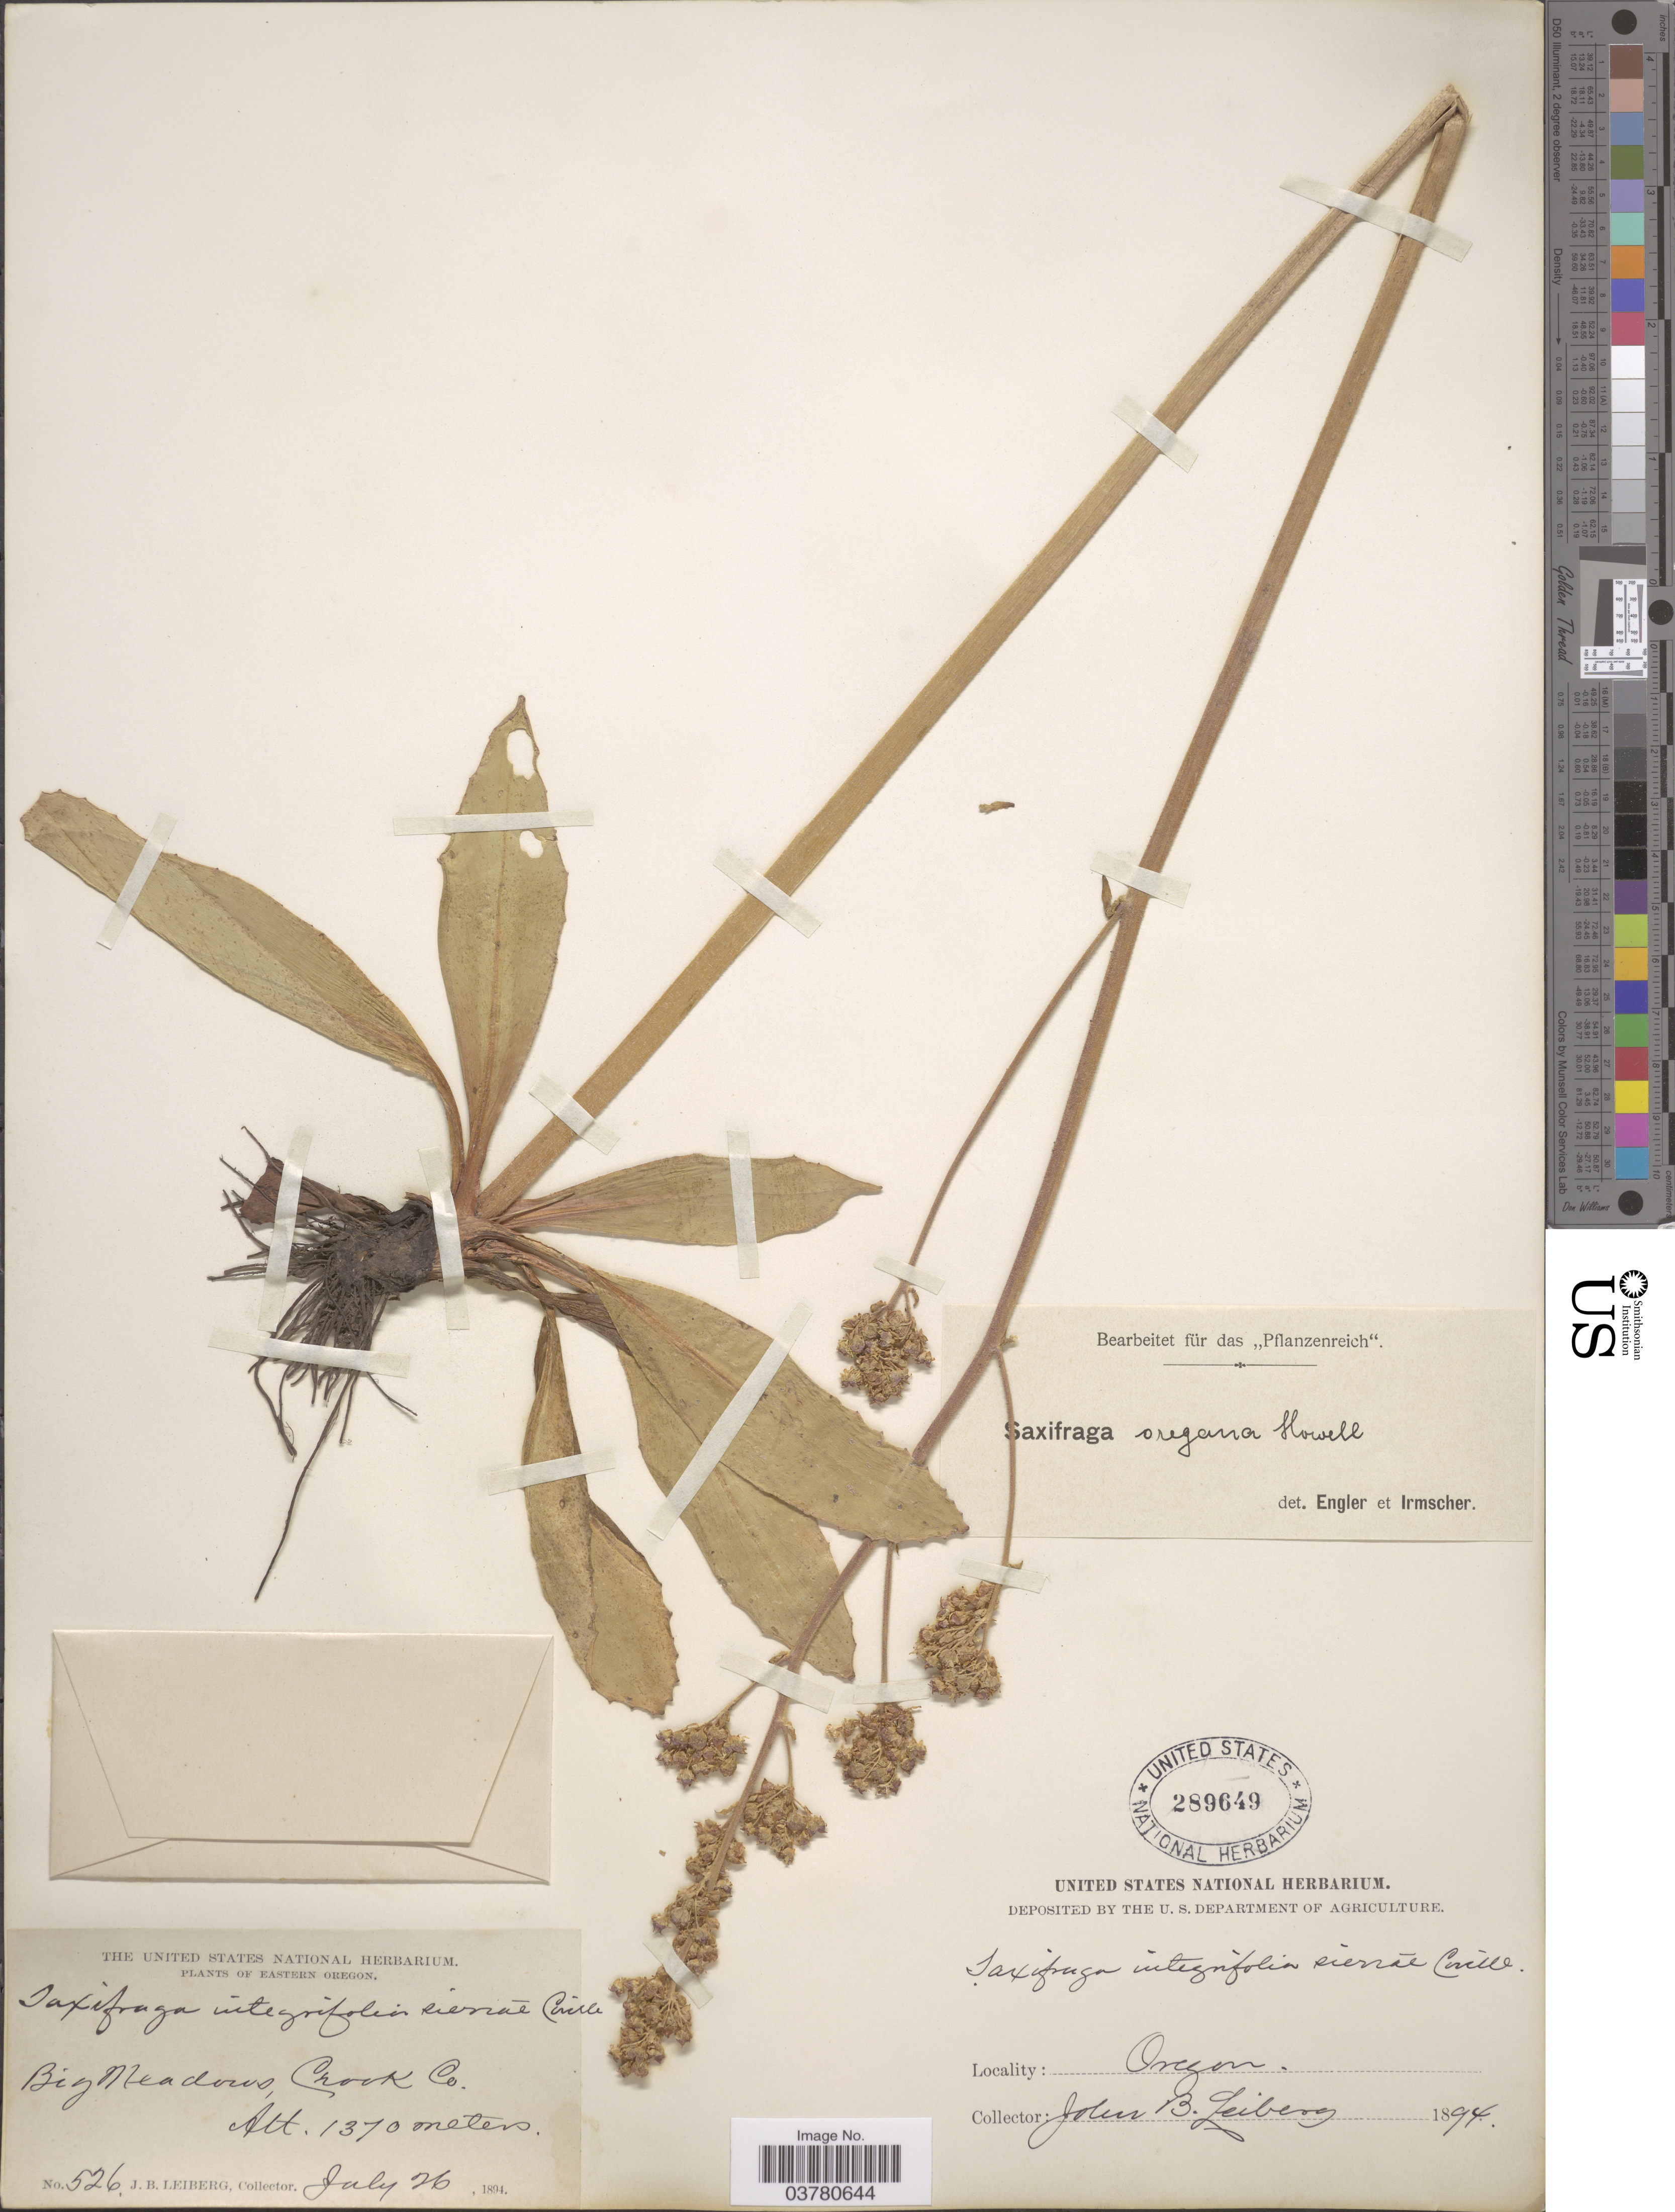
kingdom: Plantae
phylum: Tracheophyta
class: Magnoliopsida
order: Saxifragales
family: Saxifragaceae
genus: Micranthes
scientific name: Micranthes oregana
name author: (Howell) Small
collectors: J. B. Leiberg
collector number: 526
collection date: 1894-07-26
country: United States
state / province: Oregon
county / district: Crook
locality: Eastern Oregon. Big Meadows, Crook Co.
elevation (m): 1370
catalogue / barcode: US 289649